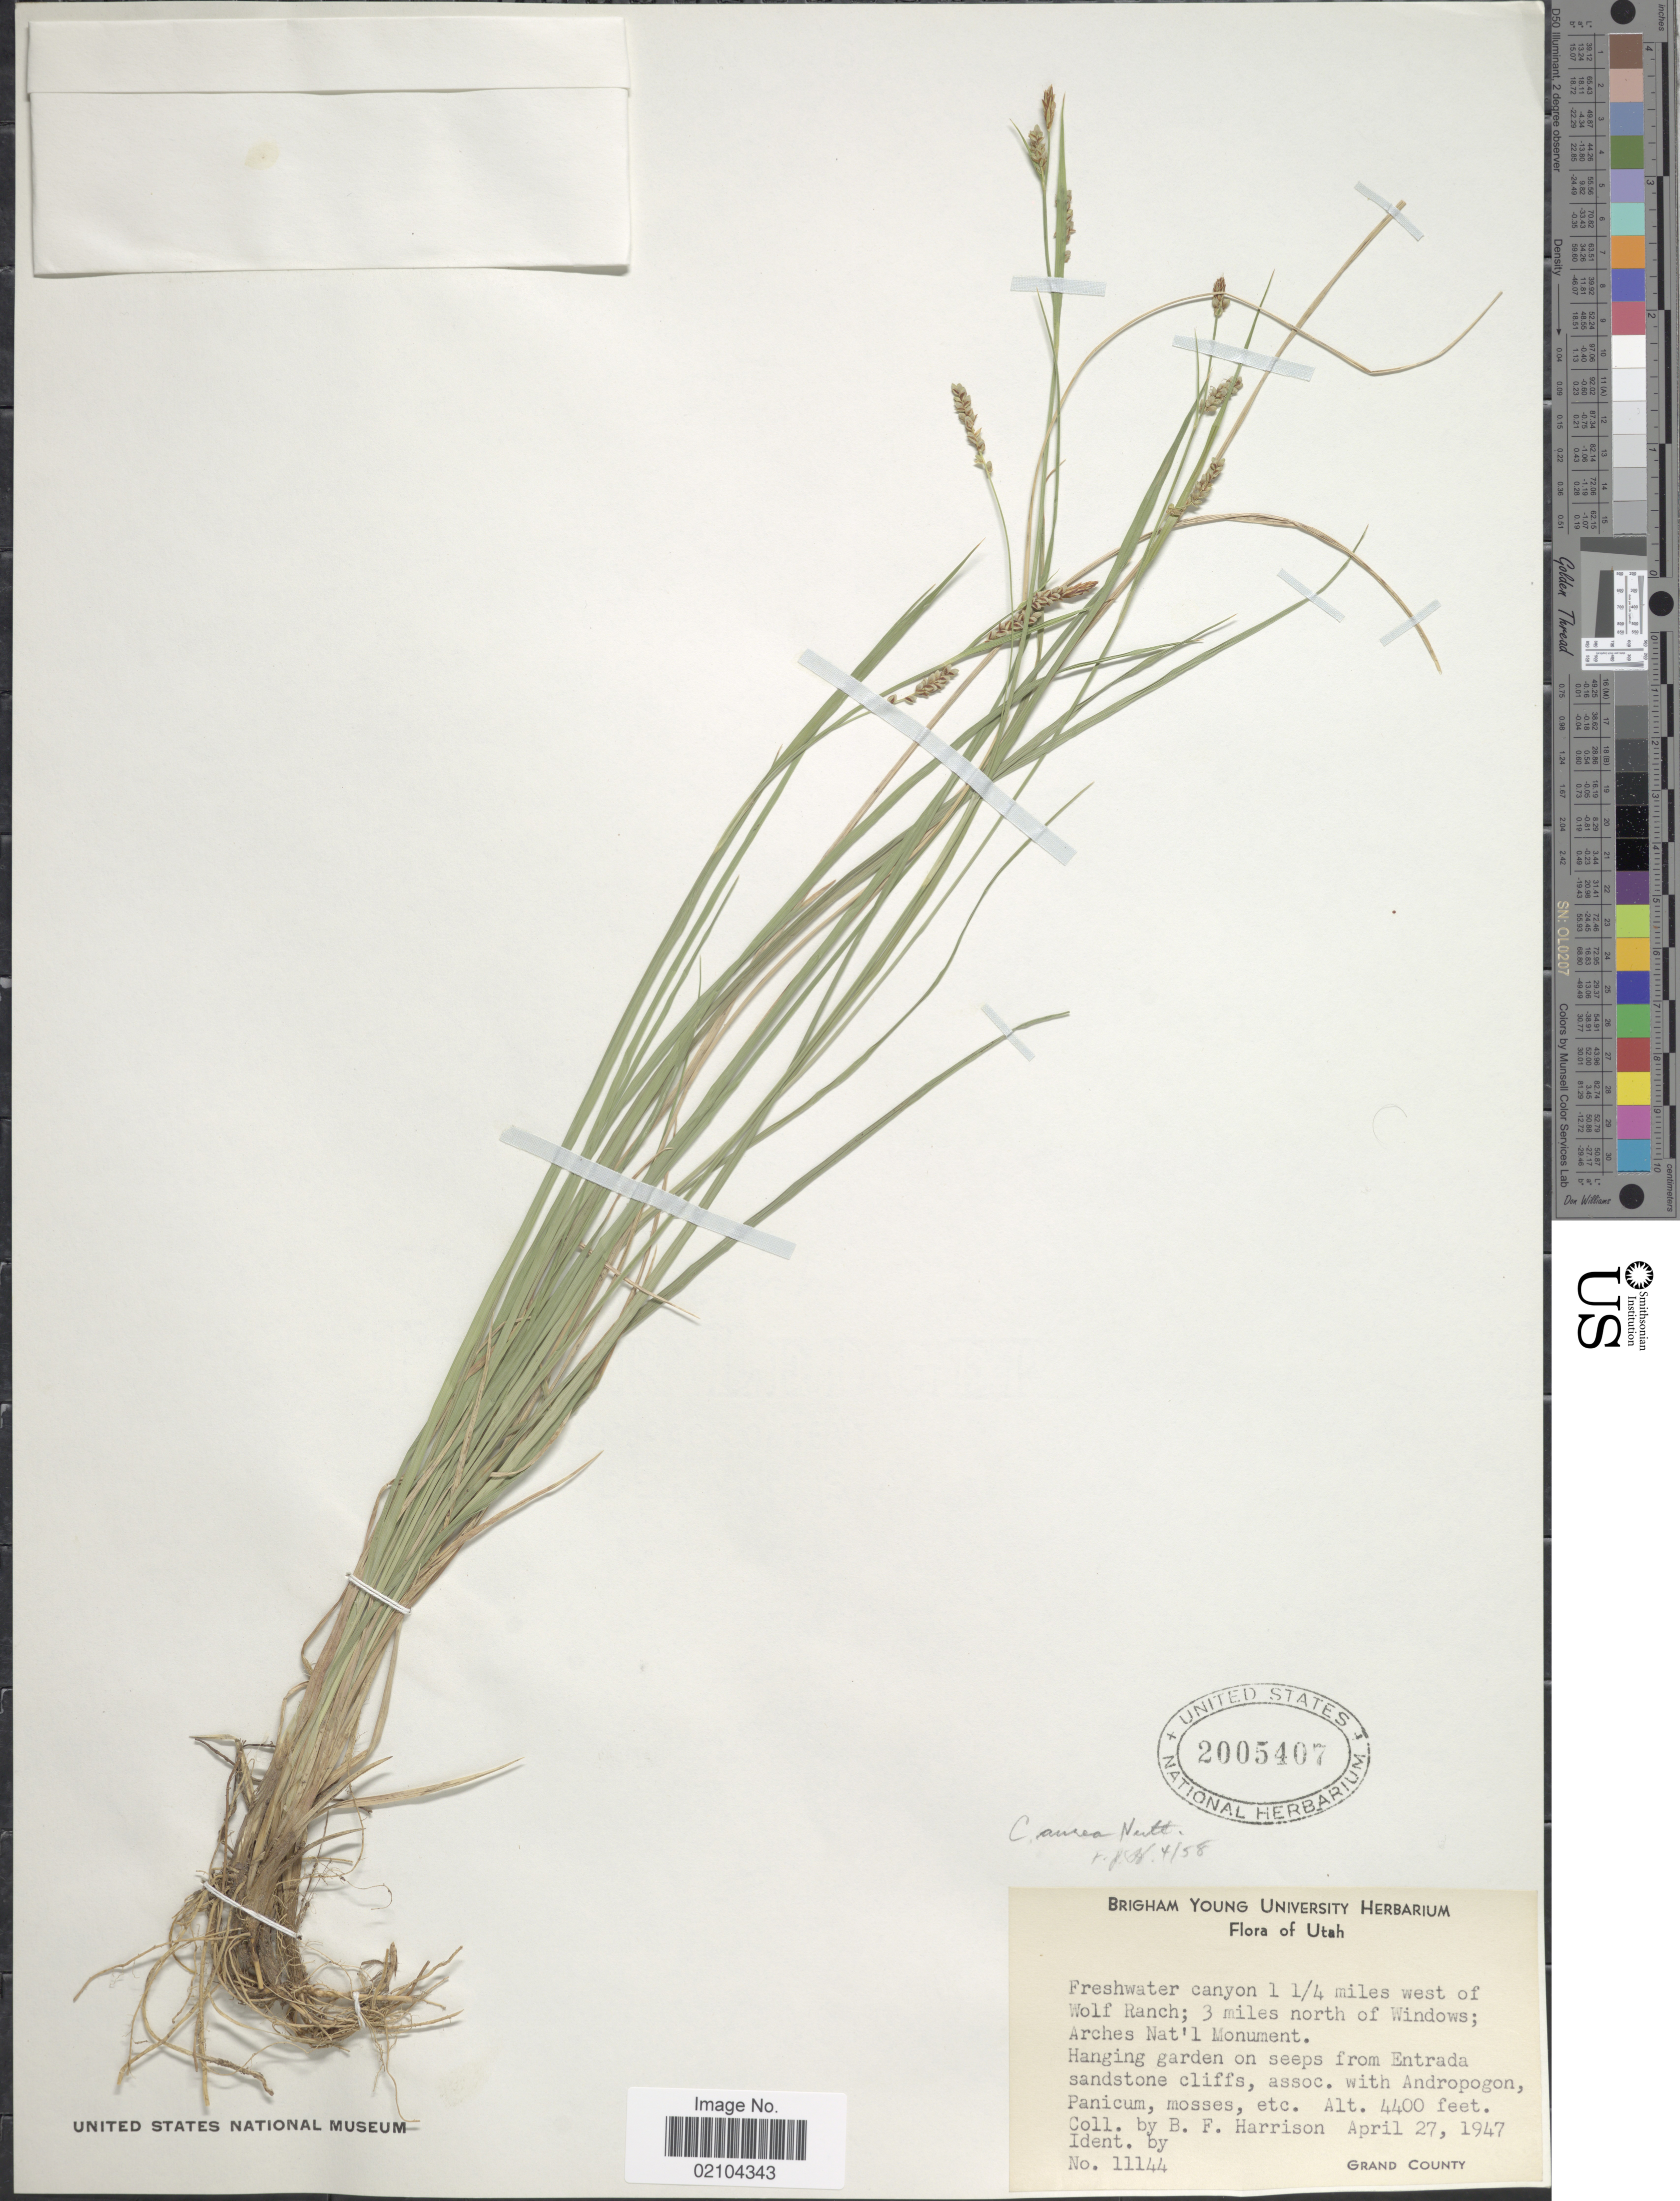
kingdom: Plantae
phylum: Tracheophyta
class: Liliopsida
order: Poales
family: Cyperaceae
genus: Carex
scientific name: Carex aurea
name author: Nutt.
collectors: B. F. Harrison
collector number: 1144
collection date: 1949-04-27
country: United States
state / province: Utah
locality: Utah, Wolf Ranch; 3 miles north of Windows; Arches Nat'l Monument.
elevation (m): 1341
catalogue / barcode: US 2005407